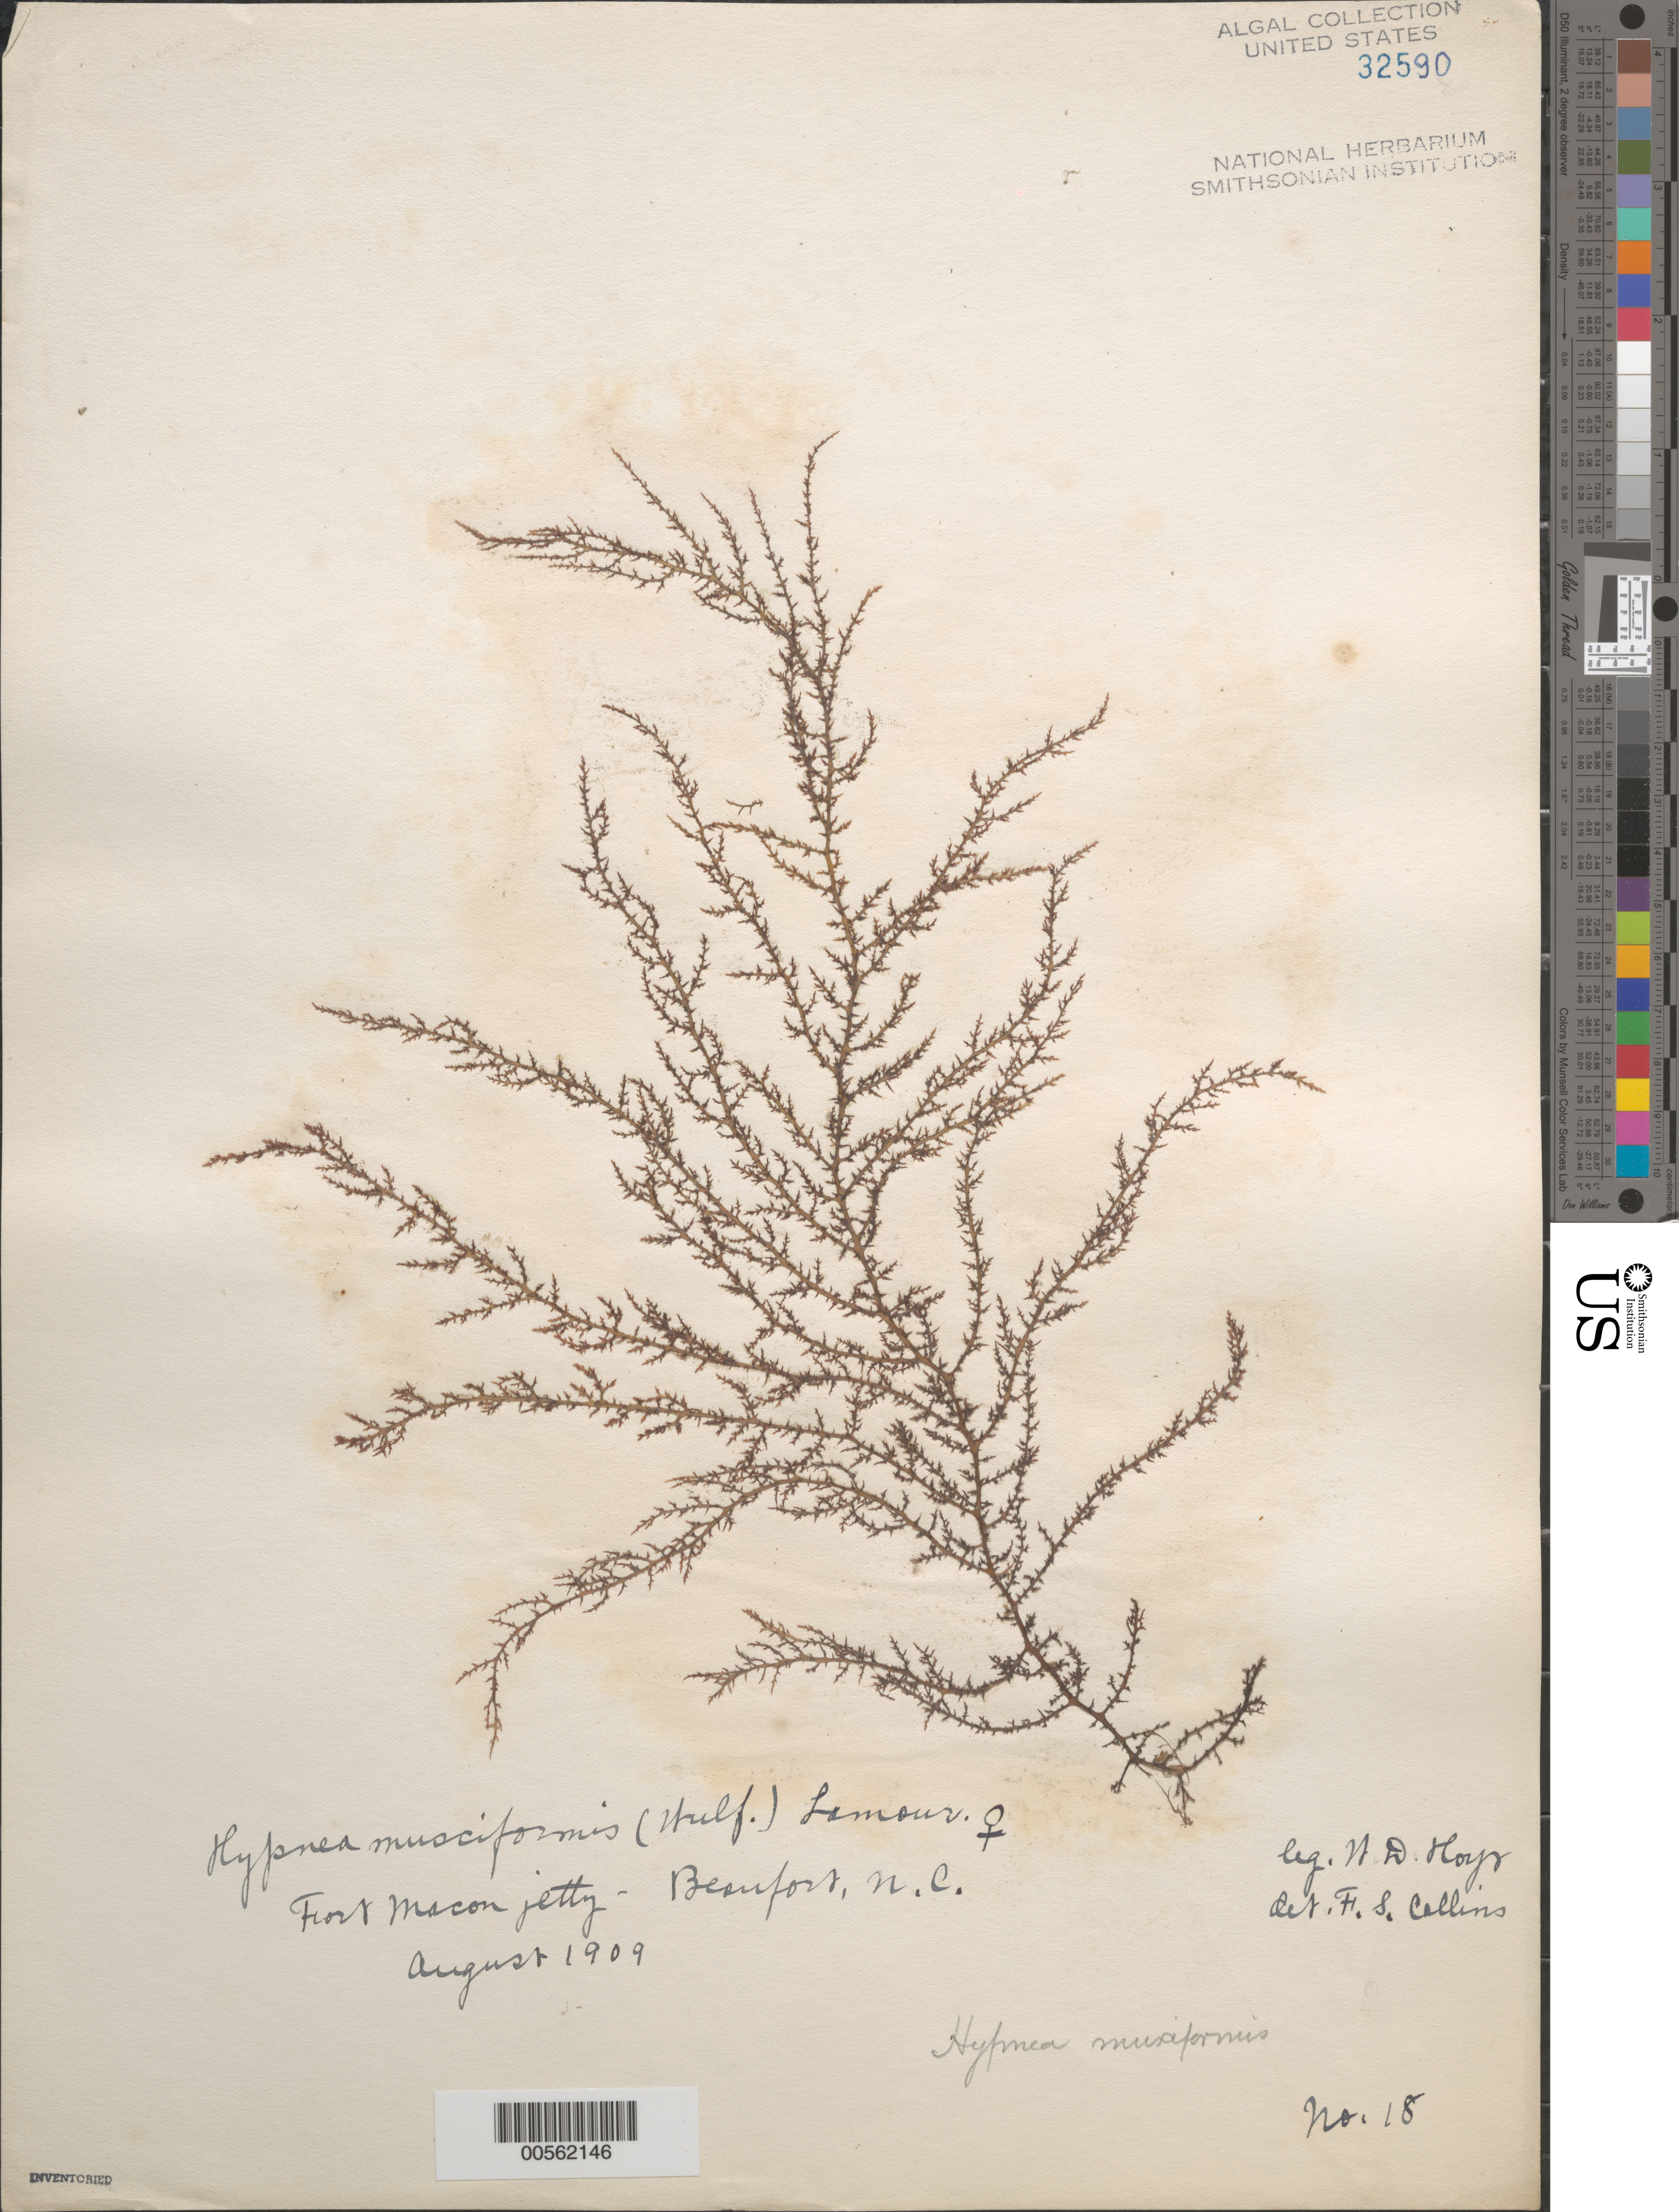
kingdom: Plantae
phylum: Rhodophyta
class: Florideophyceae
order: Gigartinales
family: Cystocloniaceae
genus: Hypnea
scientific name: Hypnea musciformis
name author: (Wulfen) J.V.Lamouroux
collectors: W. D. Hoyt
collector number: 18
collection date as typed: Aug 1909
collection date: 1909-08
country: United States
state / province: North Carolina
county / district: Carteret County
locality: Beaufort, Fort Macon jetty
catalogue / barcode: US 32590